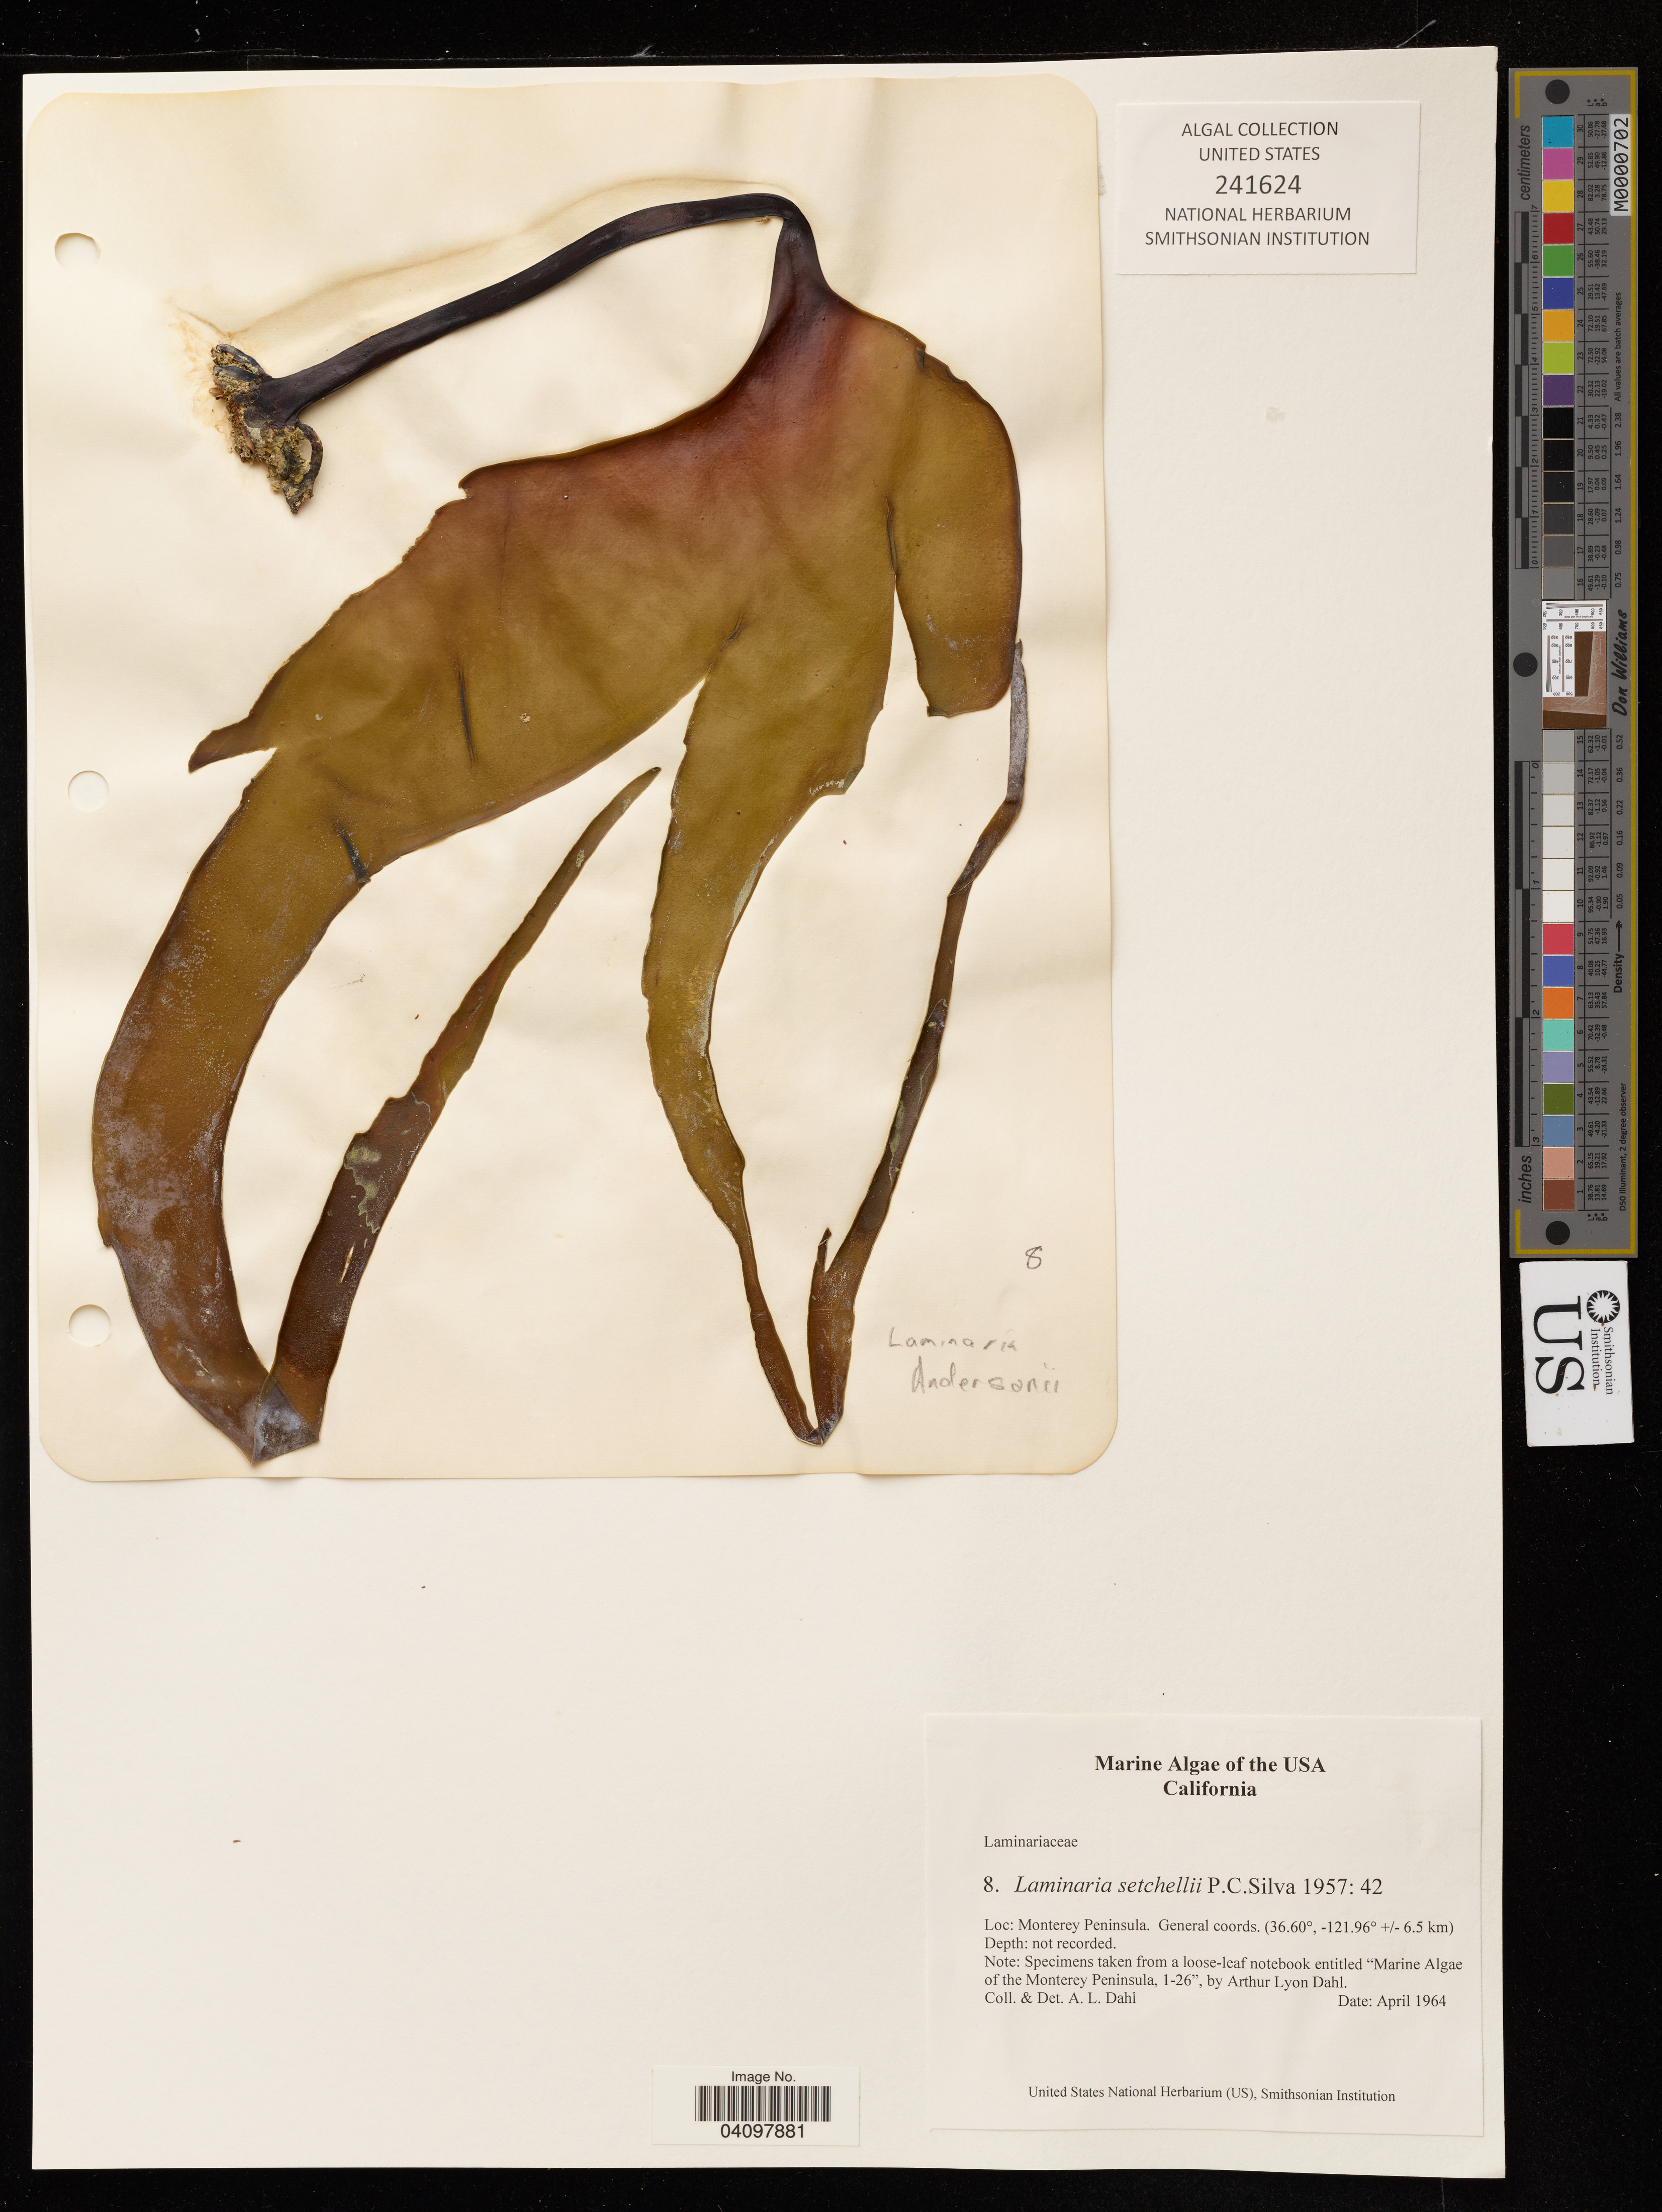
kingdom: Chromista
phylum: Ochrophyta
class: Phaeophyceae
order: Laminariales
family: Laminariaceae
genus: Laminaria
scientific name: Laminaria andersonii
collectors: A. Dahl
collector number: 8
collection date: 1964-04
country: United States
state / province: California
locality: Monterey Peninsula. +/- 6.5 km.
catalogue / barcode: US 241624